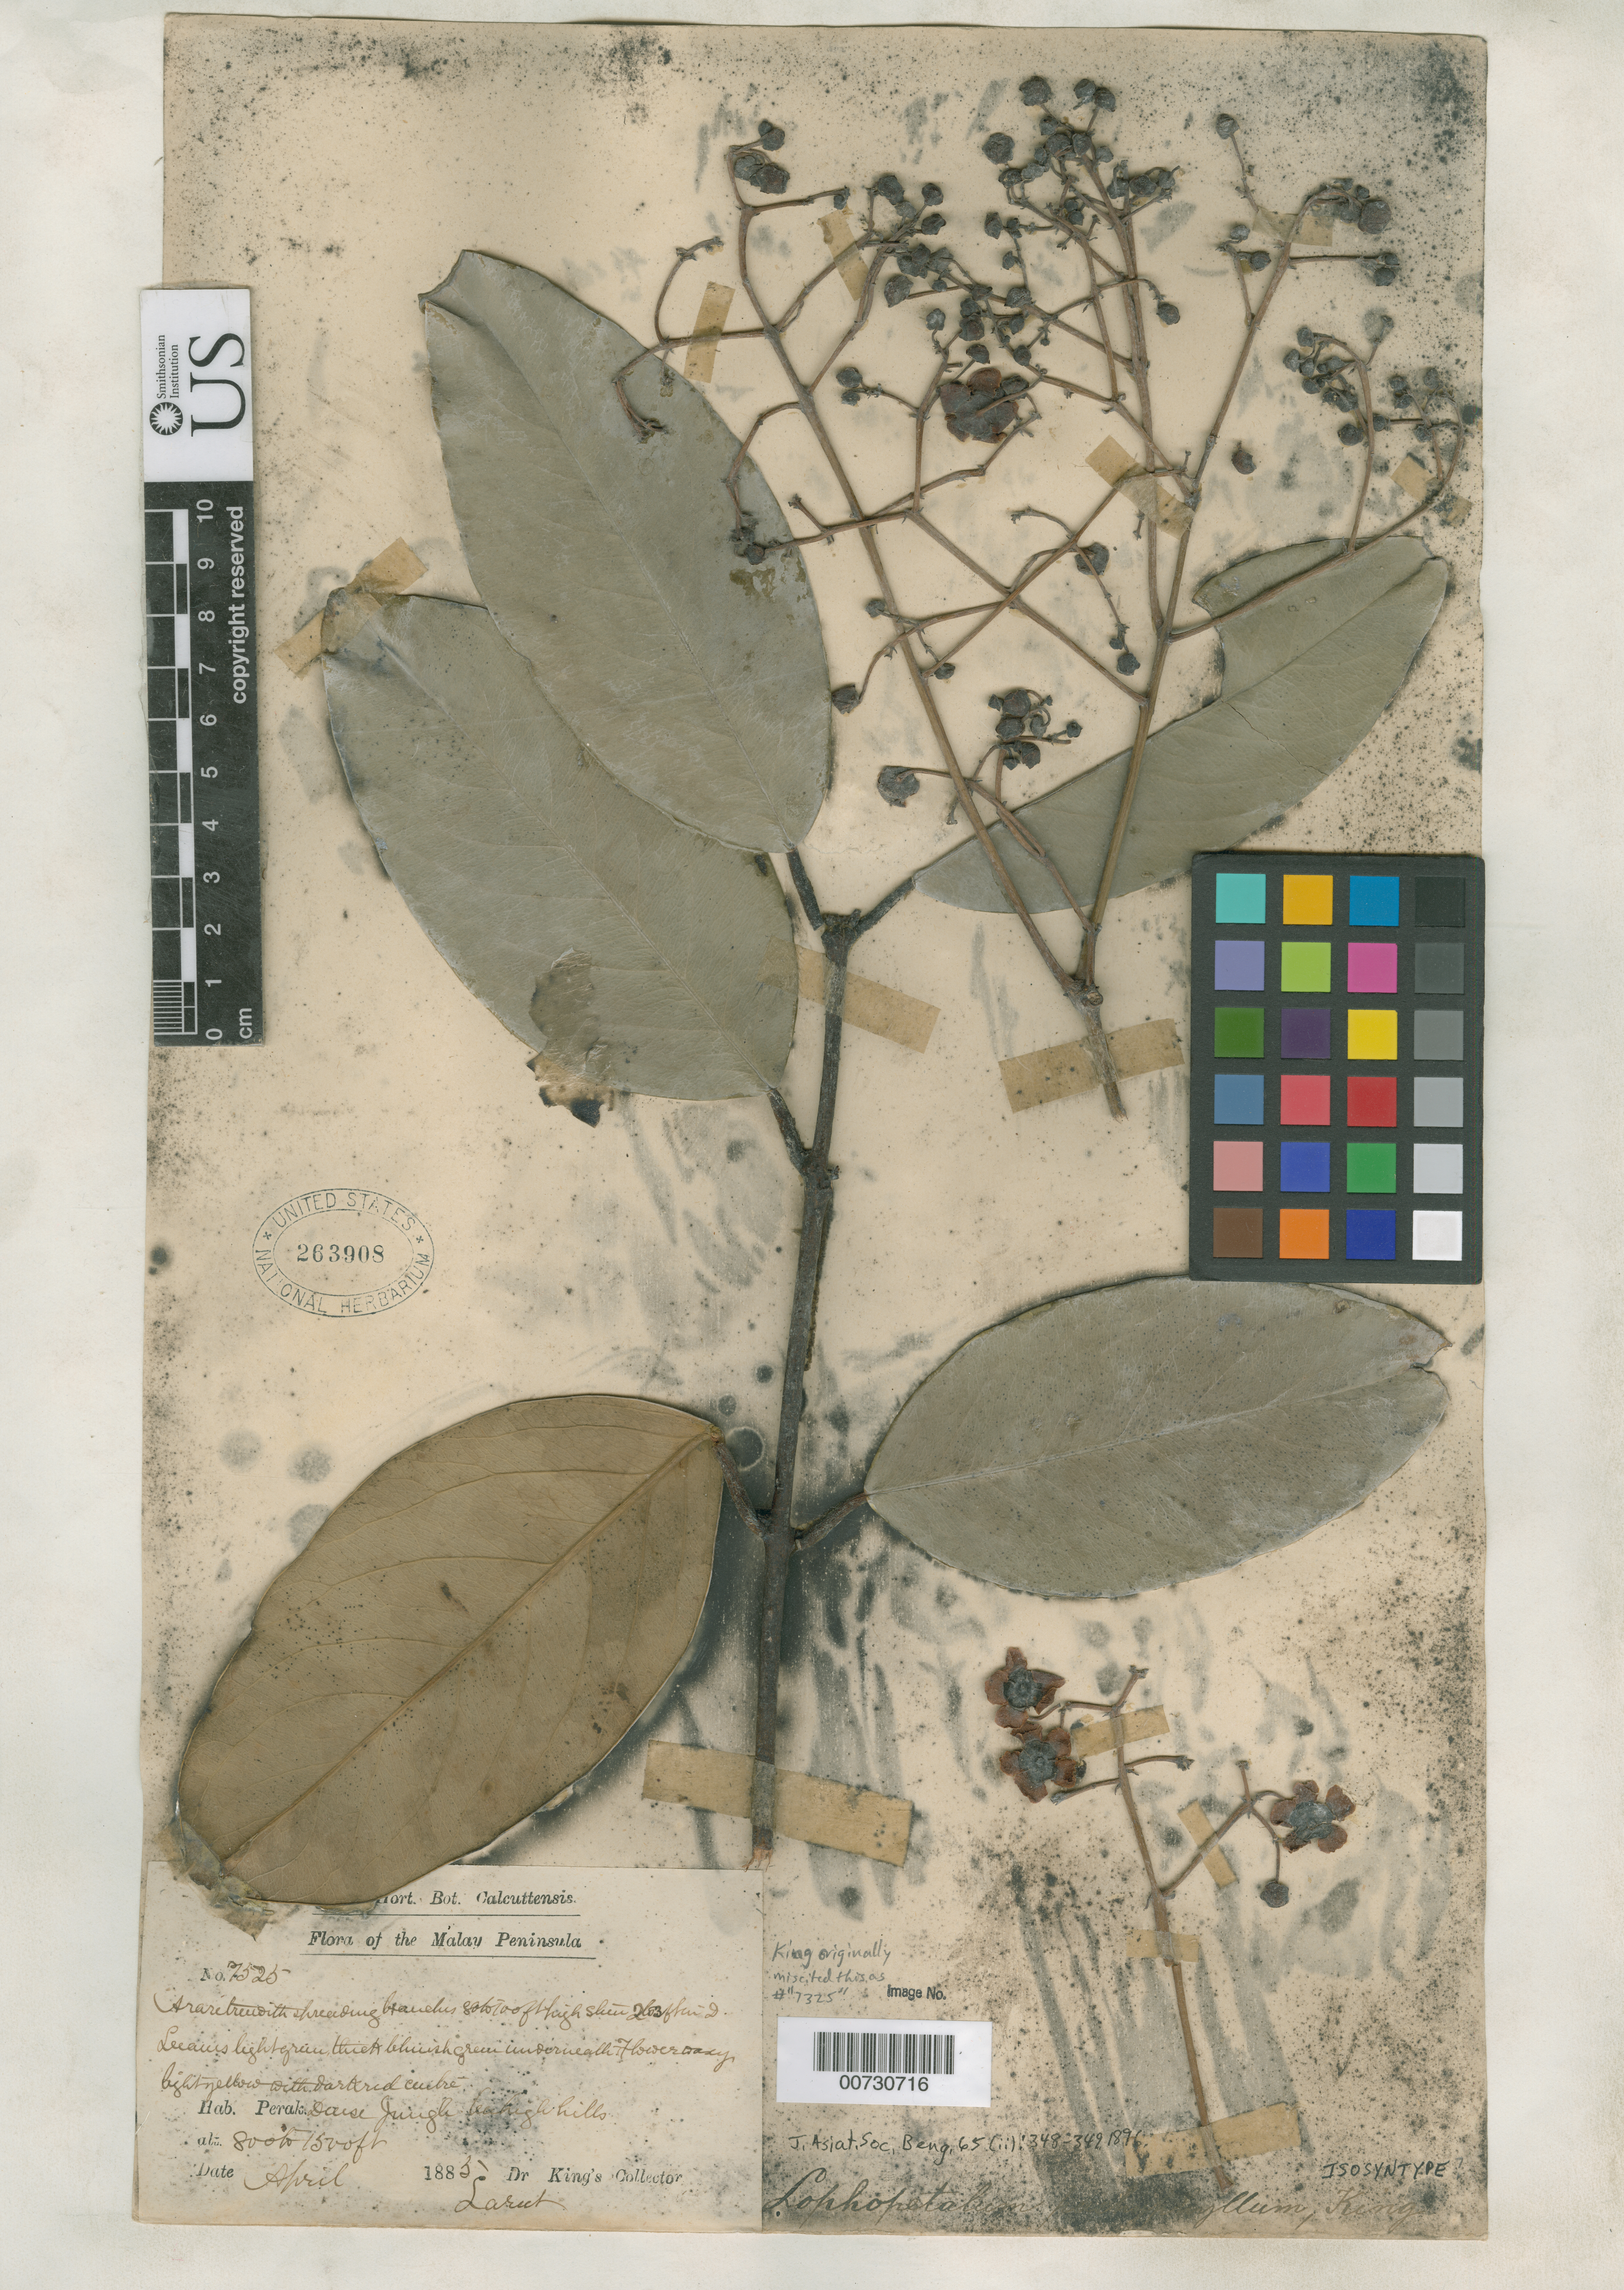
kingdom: Plantae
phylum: Tracheophyta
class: Magnoliopsida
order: Celastrales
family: Celastraceae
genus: Lophopetalum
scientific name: Lophopetalum pachyphyllum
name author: King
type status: Possible Isosyntype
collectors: Dr. King's collector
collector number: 7525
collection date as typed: Apr 1885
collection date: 1885-04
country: Malaysia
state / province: Perak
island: Malay Peninsula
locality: Larut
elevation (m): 244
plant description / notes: King miscites collection number as 7325 in protologue.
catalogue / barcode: US 263908